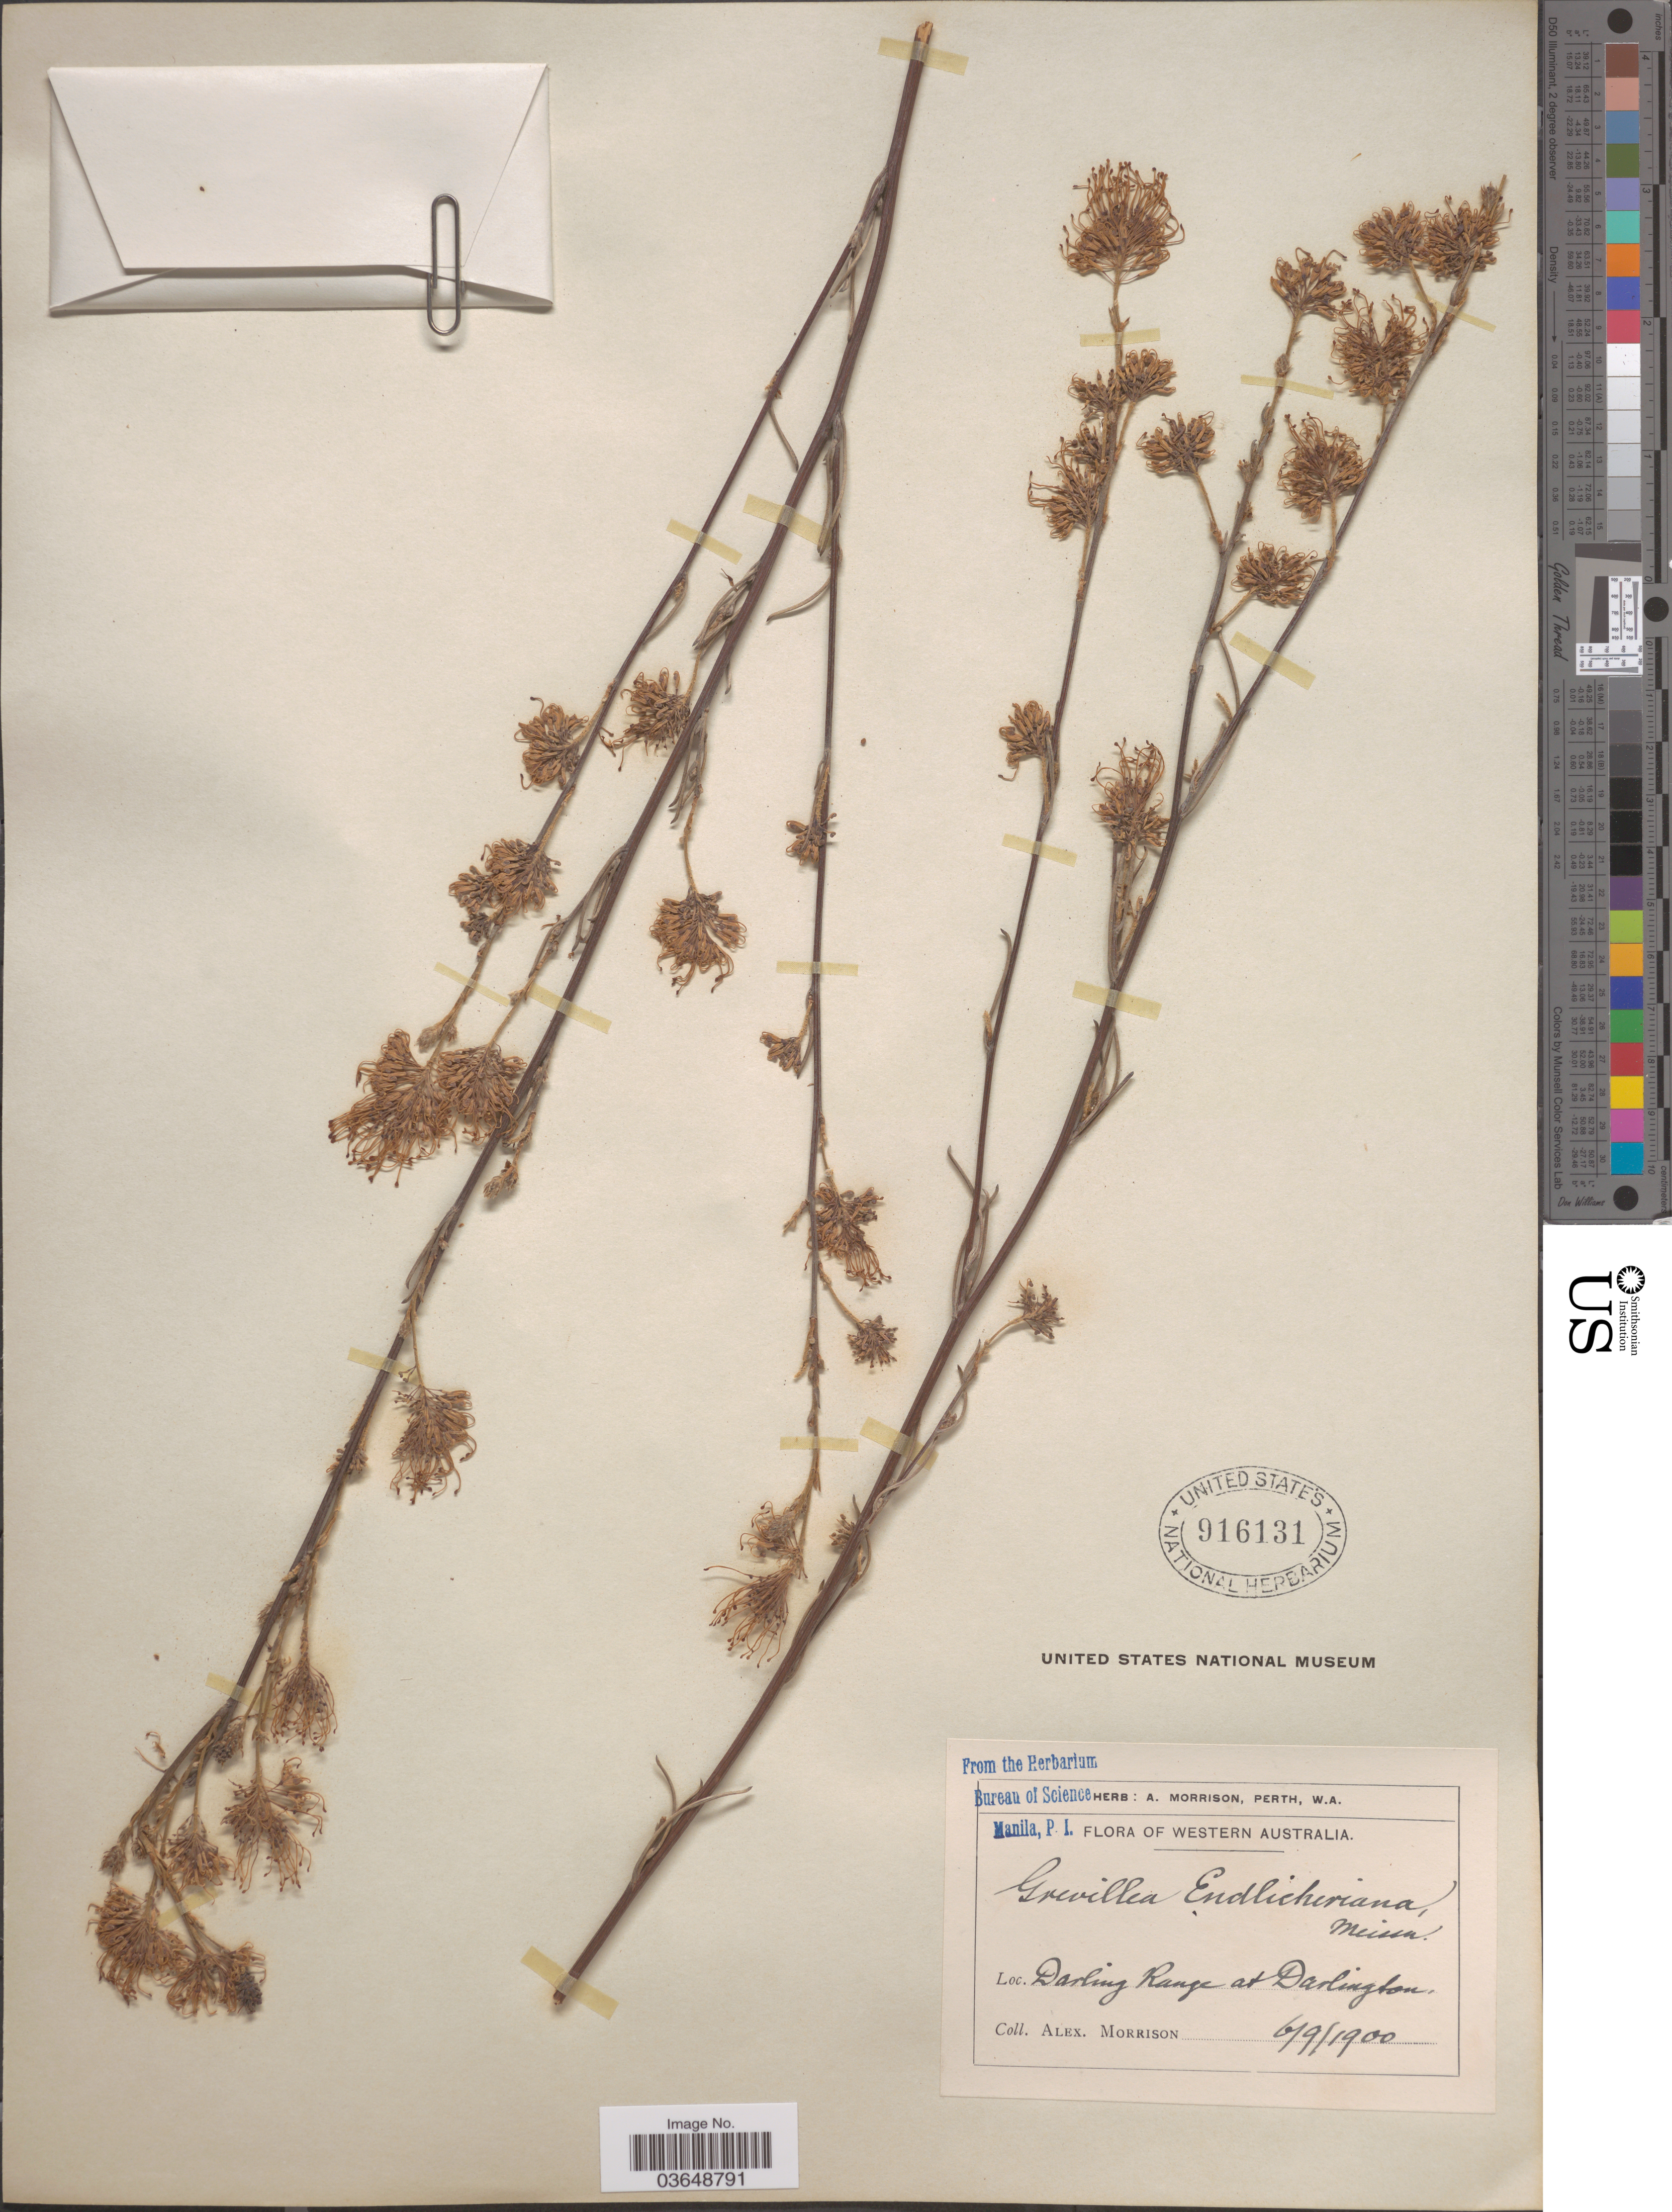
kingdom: Plantae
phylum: Tracheophyta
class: Magnoliopsida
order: Proteales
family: Proteaceae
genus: Grevillea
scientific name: Grevillea endlicheriana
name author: Meisn.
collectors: A. Morrison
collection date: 1900-09-06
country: Australia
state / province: Western Australia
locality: Darling Range at Darlington.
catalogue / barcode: US 916131